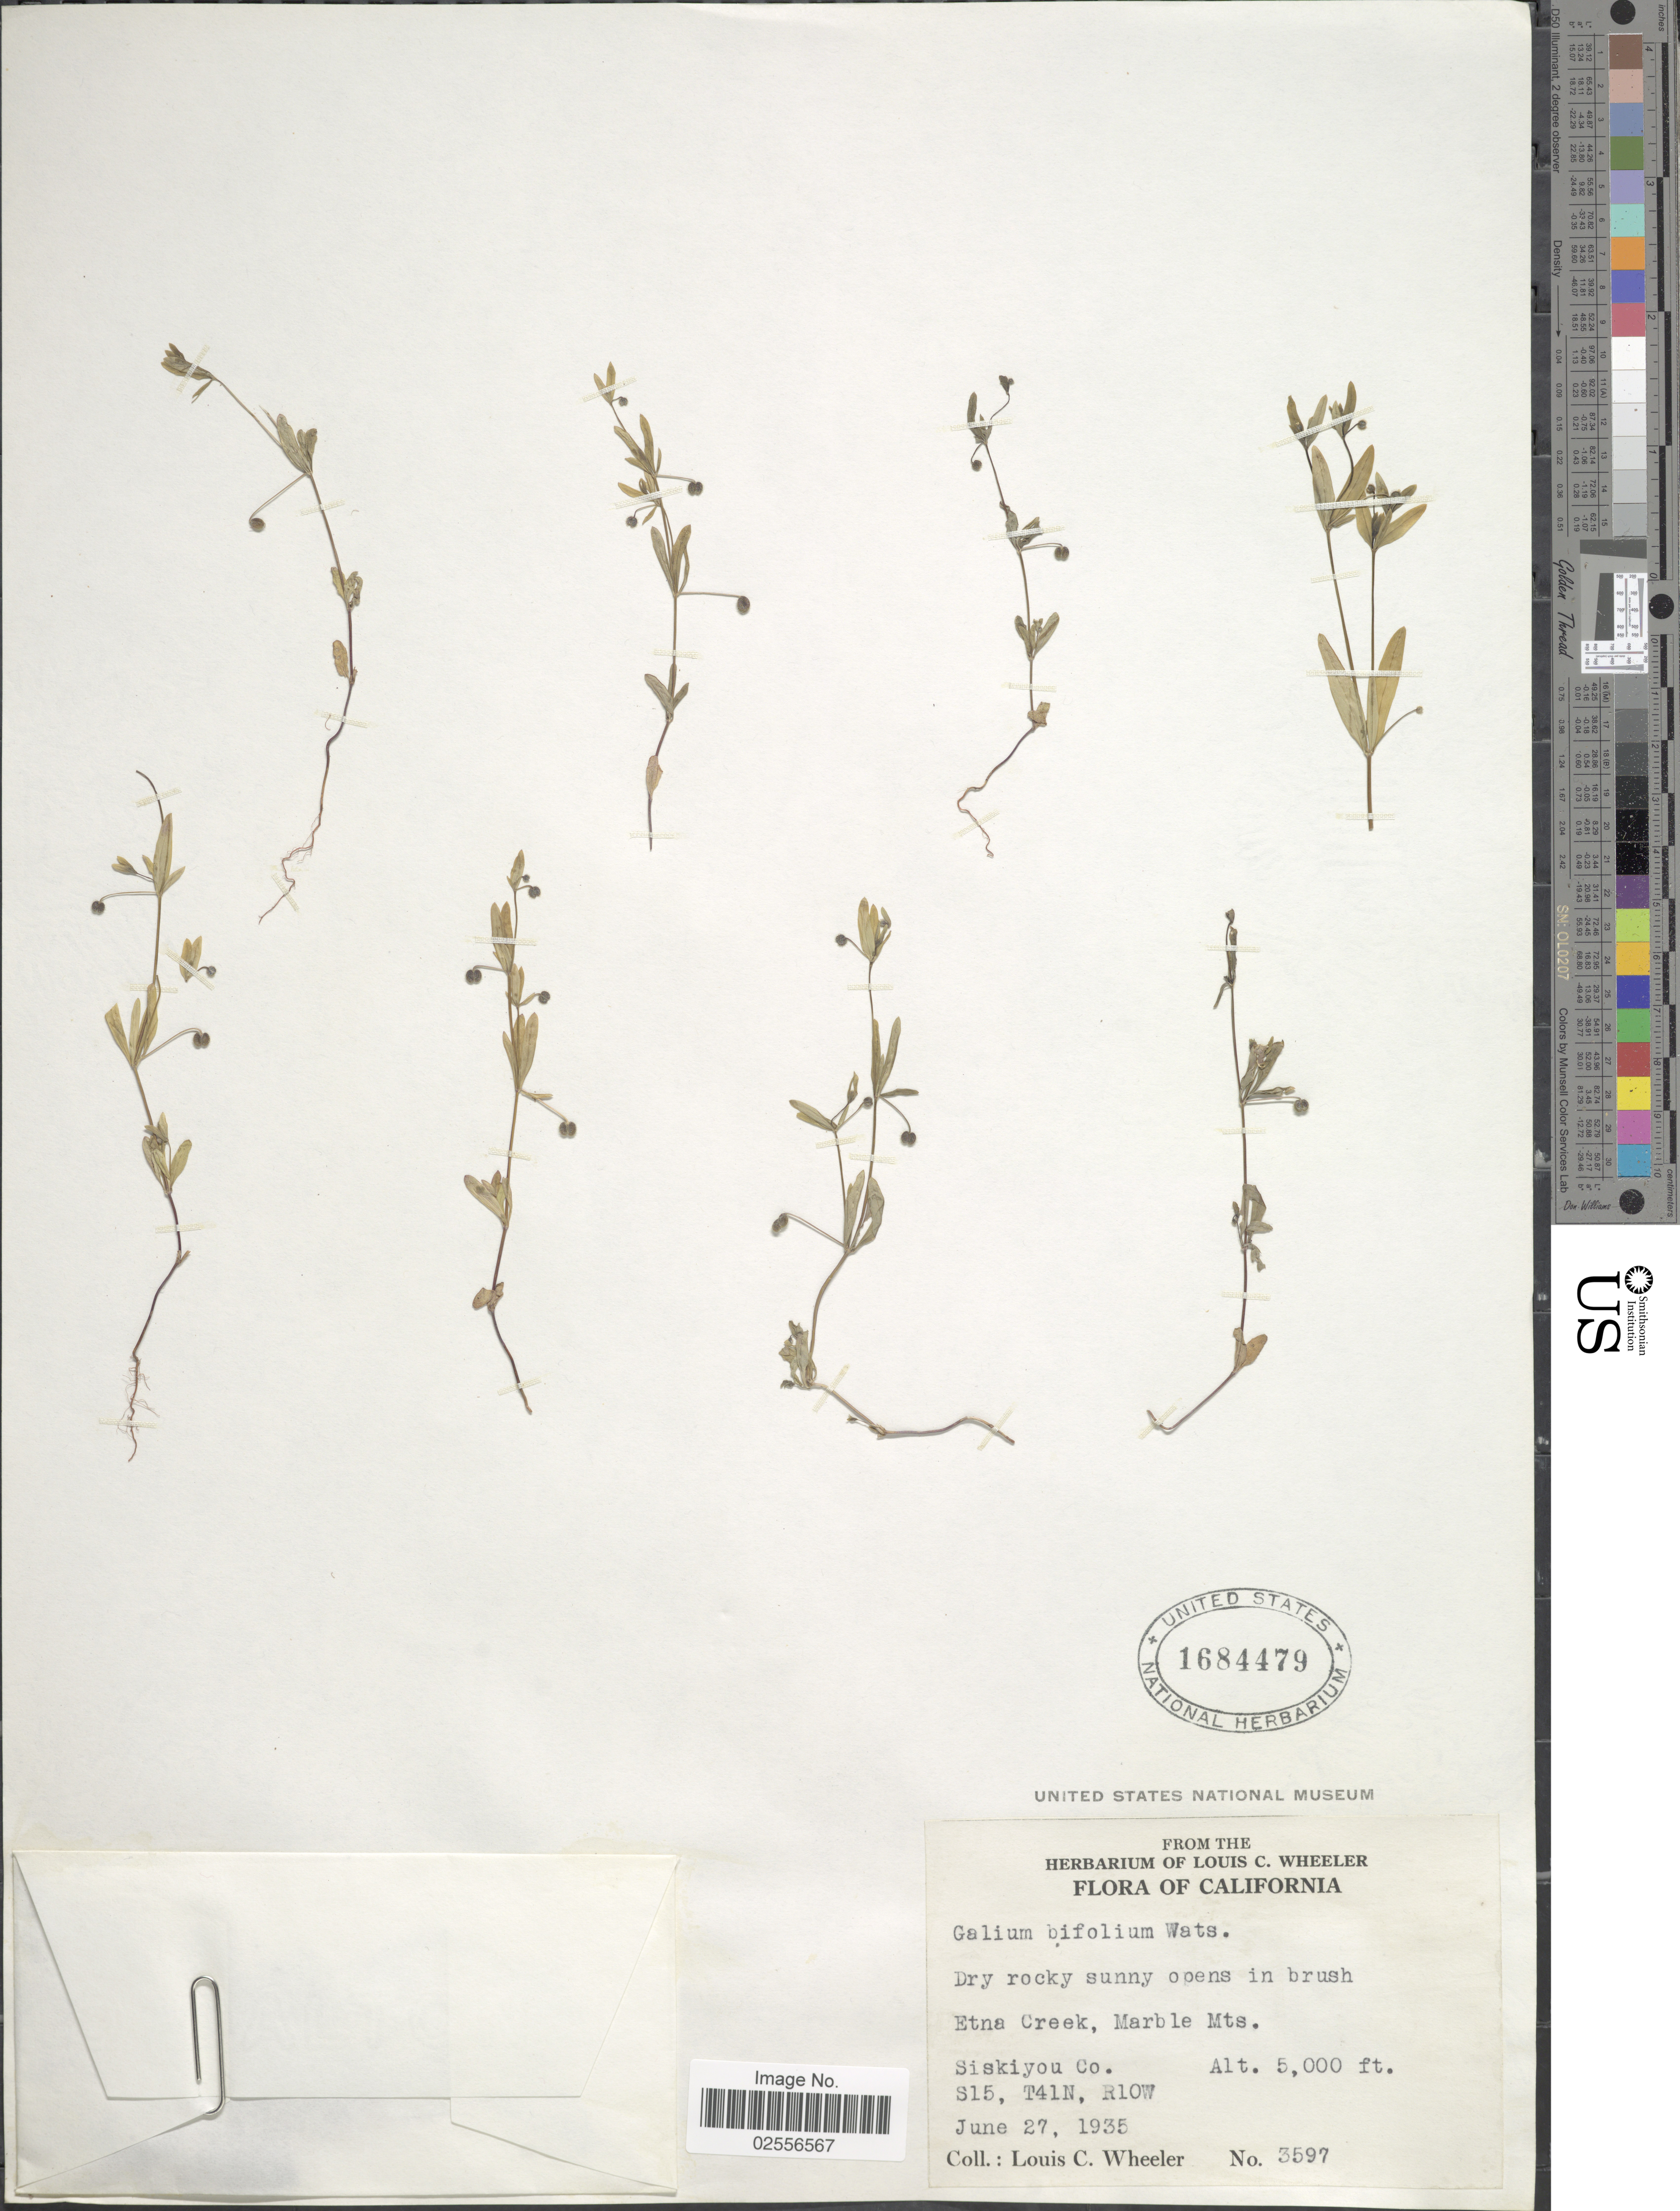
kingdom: Plantae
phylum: Tracheophyta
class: Magnoliopsida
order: Gentianales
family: Rubiaceae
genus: Galium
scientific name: Galium bifolium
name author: S. Watson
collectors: L. C. Wheeler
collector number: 3597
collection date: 1935-06-27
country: United States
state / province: California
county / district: Siskiyou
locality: Dry rocky sunny open in brush Etna Creek, Marble Mts. Siskiyou Co. S15, T41N, R10W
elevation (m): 1524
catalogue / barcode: US 1684479